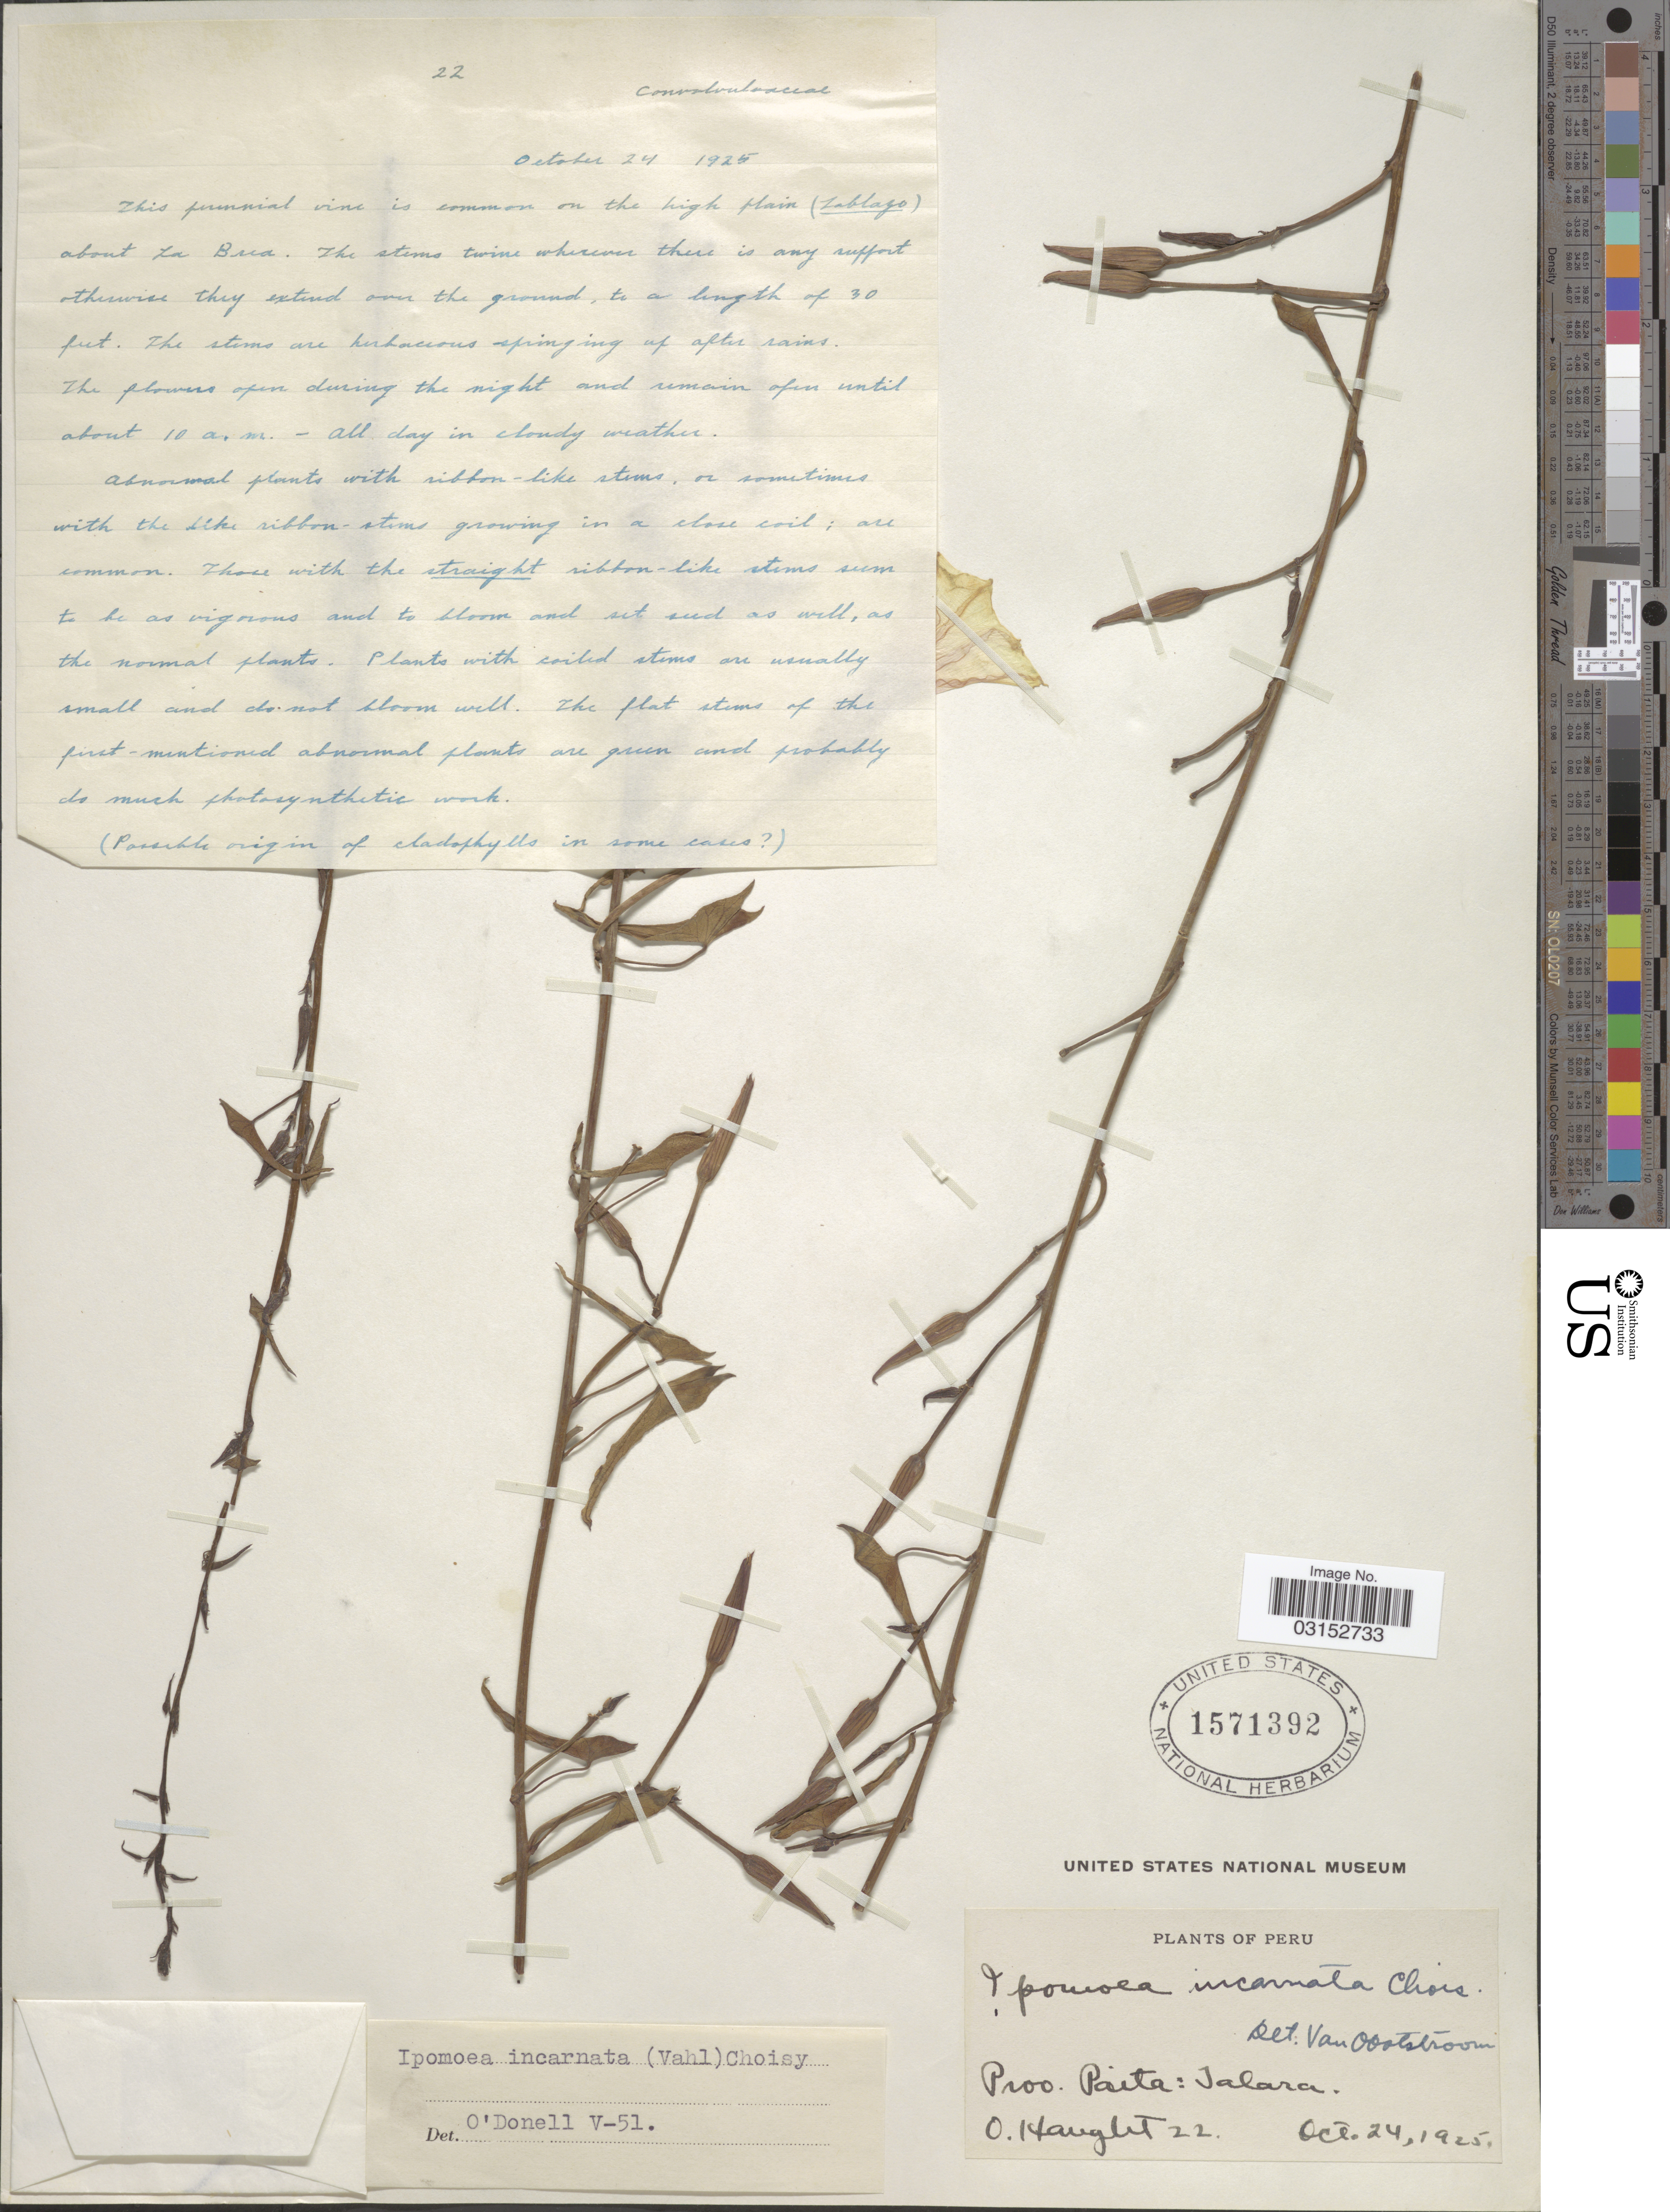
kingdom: Plantae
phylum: Tracheophyta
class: Magnoliopsida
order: Solanales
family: Convolvulaceae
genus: Ipomoea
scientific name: Ipomoea incarnata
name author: (Vahl) Choisy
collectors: O. Haught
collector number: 22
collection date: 1925-10-24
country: Peru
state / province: Piura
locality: Prov. Paita: Jalara.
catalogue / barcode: US 1571392